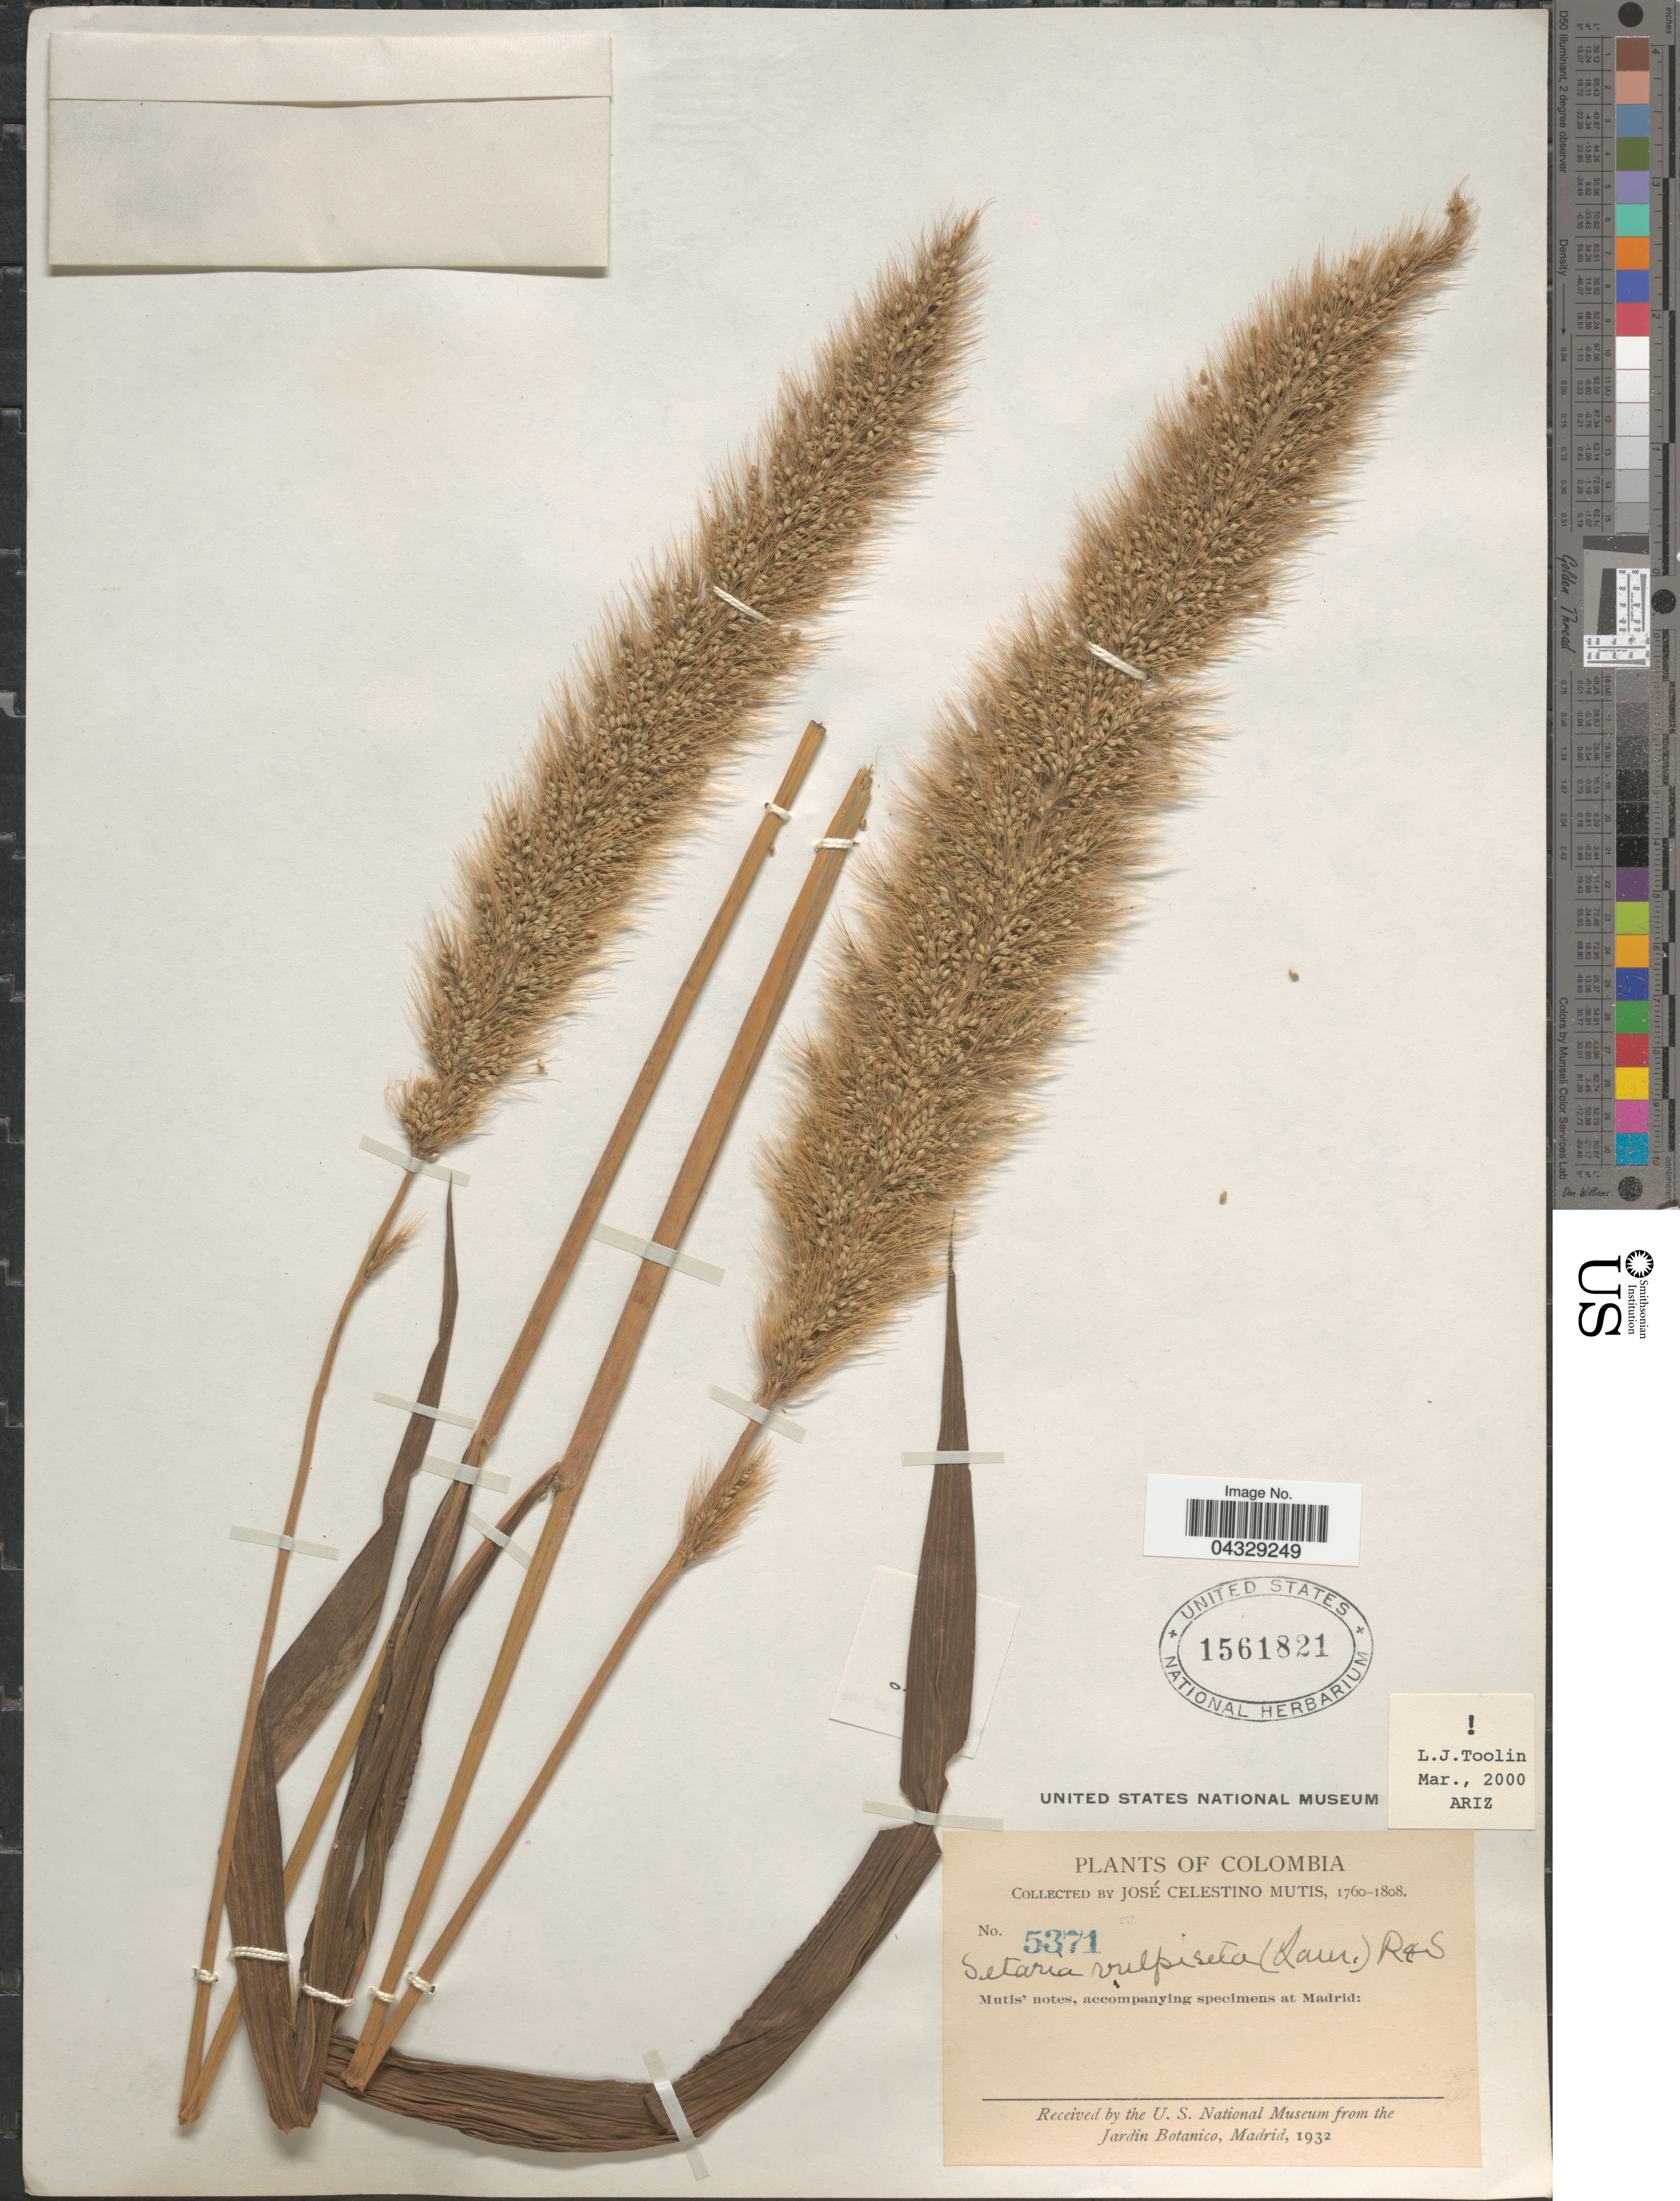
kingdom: Plantae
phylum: Tracheophyta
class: Liliopsida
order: Poales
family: Poaceae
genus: Setaria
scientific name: Setaria vulpiseta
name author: (Lam.) Roem. & Schult.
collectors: J. C. B. Mutis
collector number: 5371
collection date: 1760/1808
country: Colombia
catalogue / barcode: US 1561821